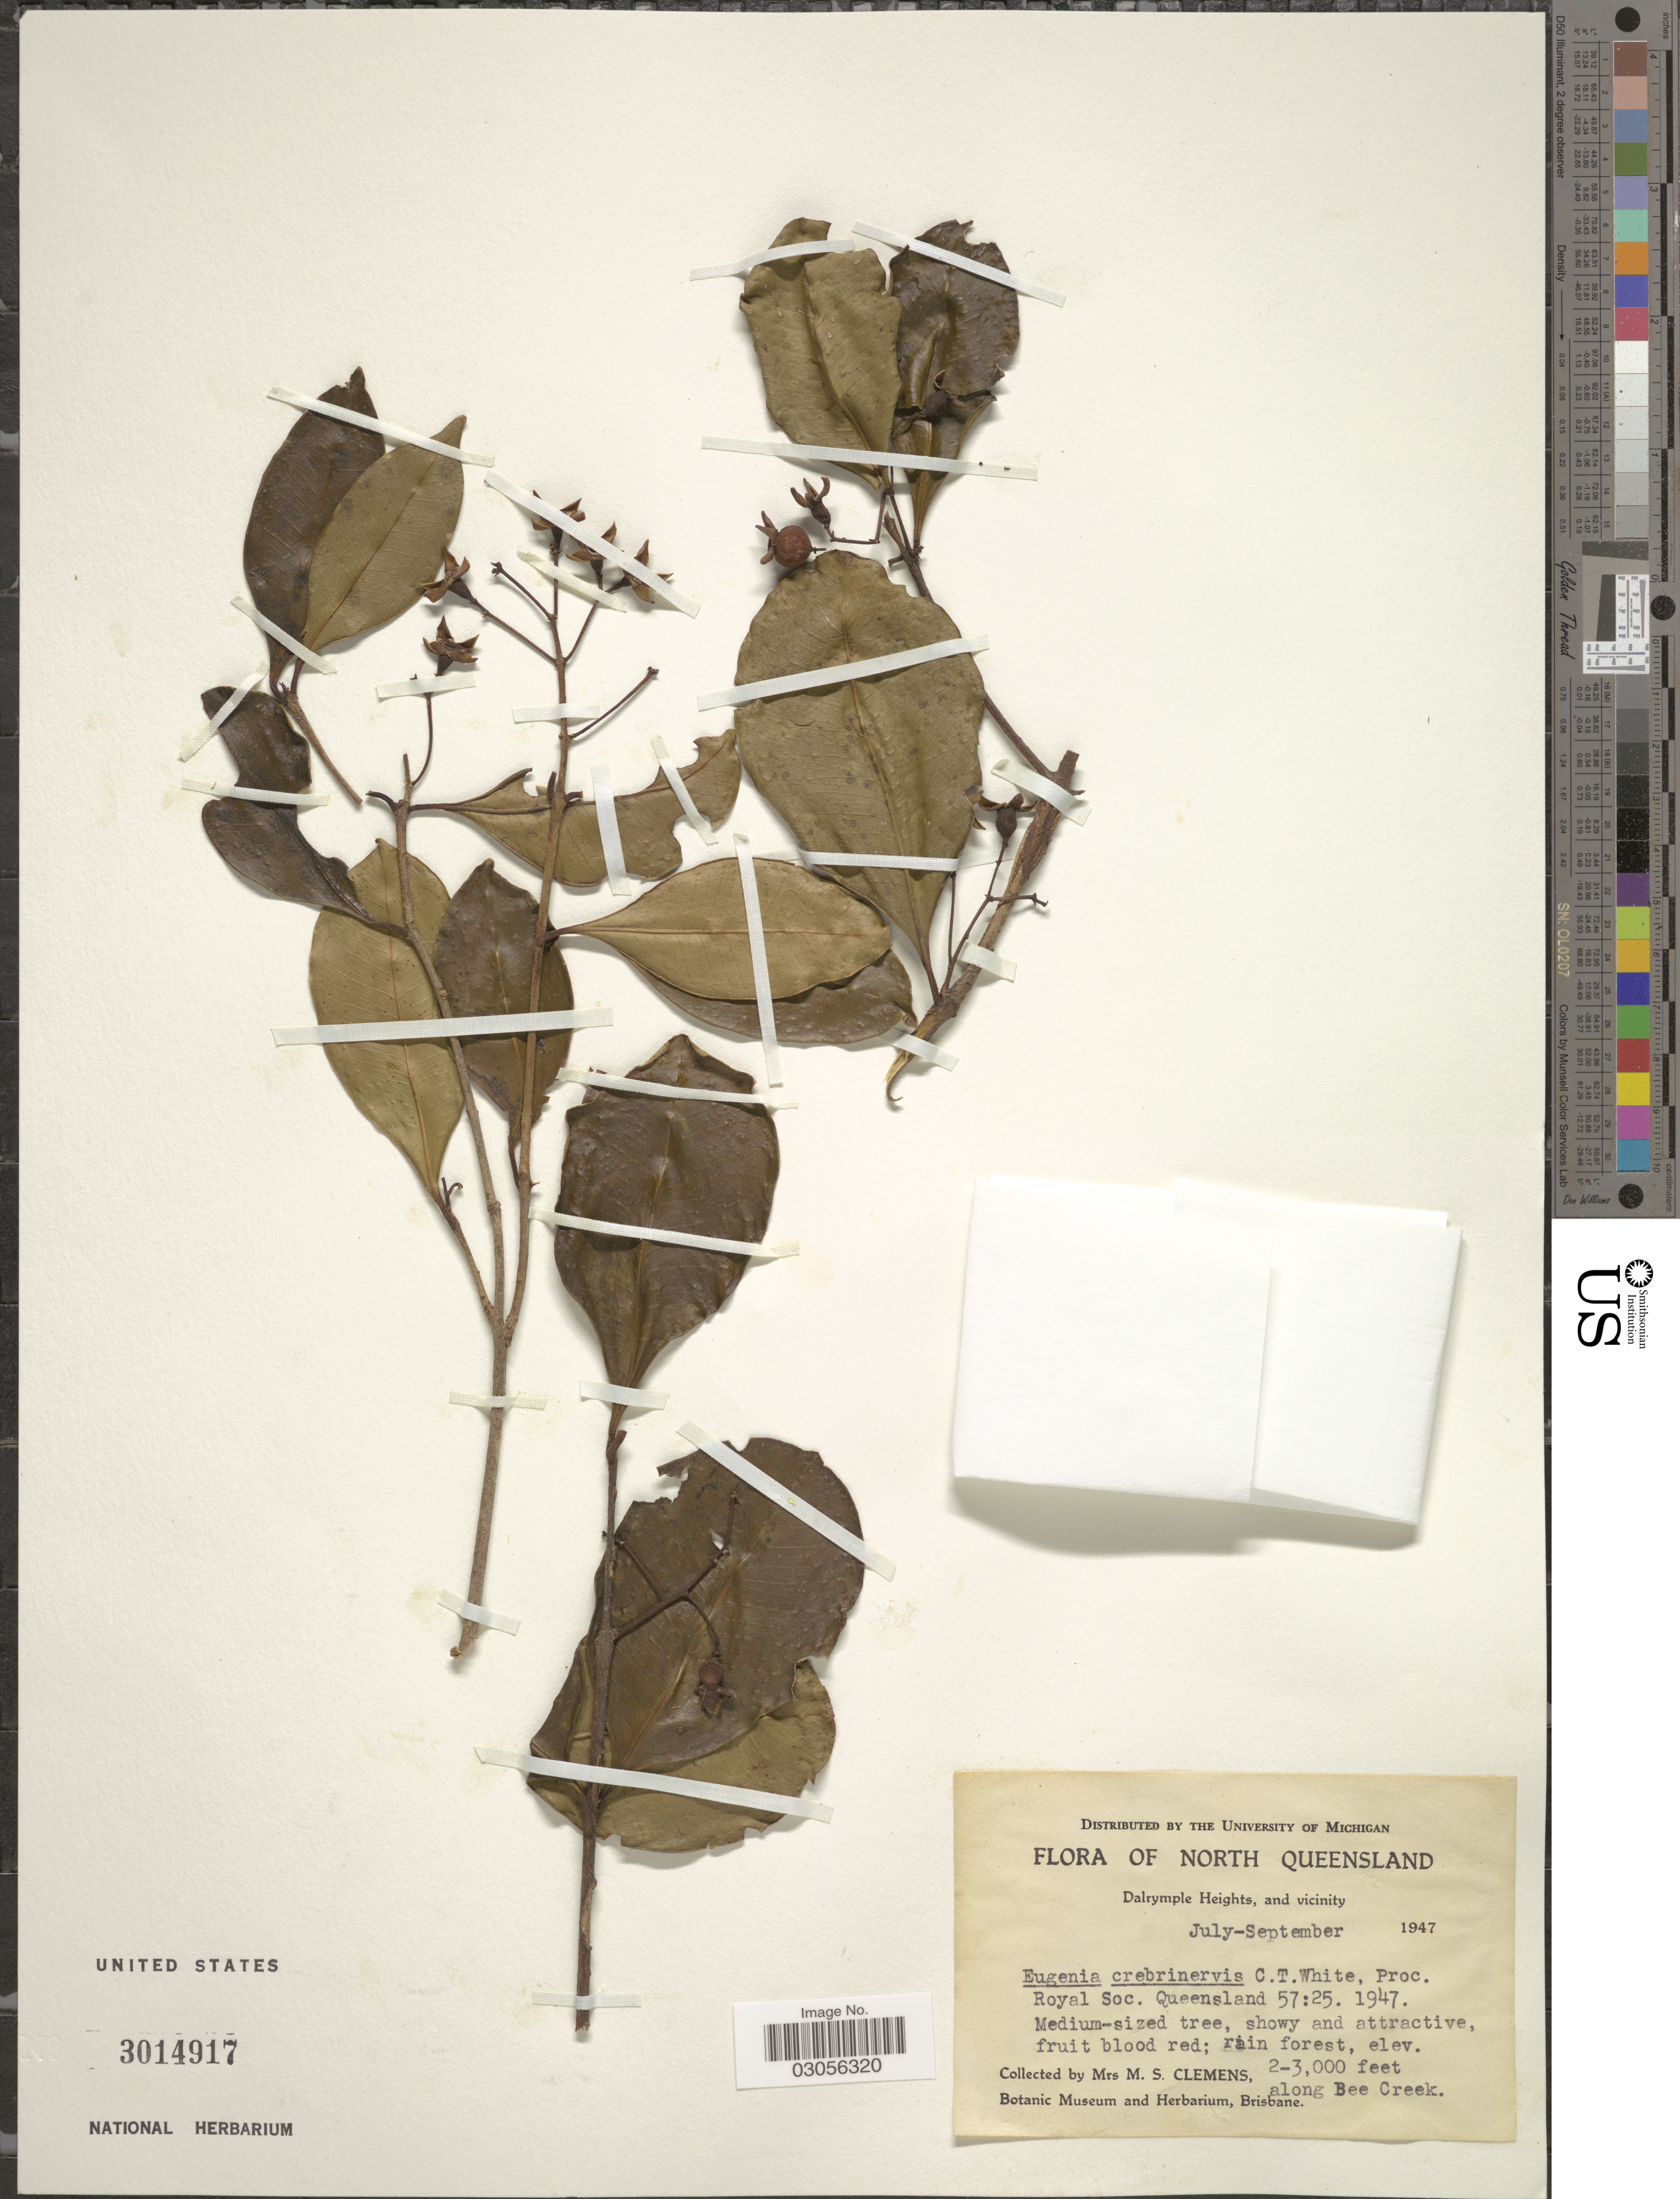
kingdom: Plantae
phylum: Tracheophyta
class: Magnoliopsida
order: Myrtales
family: Myrtaceae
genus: Syzygium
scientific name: Syzygium crebrinerve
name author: (C.T. White) L.A.S. Johnson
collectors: M. S. Clemens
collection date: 1947-07/1947-09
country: Australia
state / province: Queensland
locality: North Queensland. Along Bee Creek.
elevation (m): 610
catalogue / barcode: US 3014917